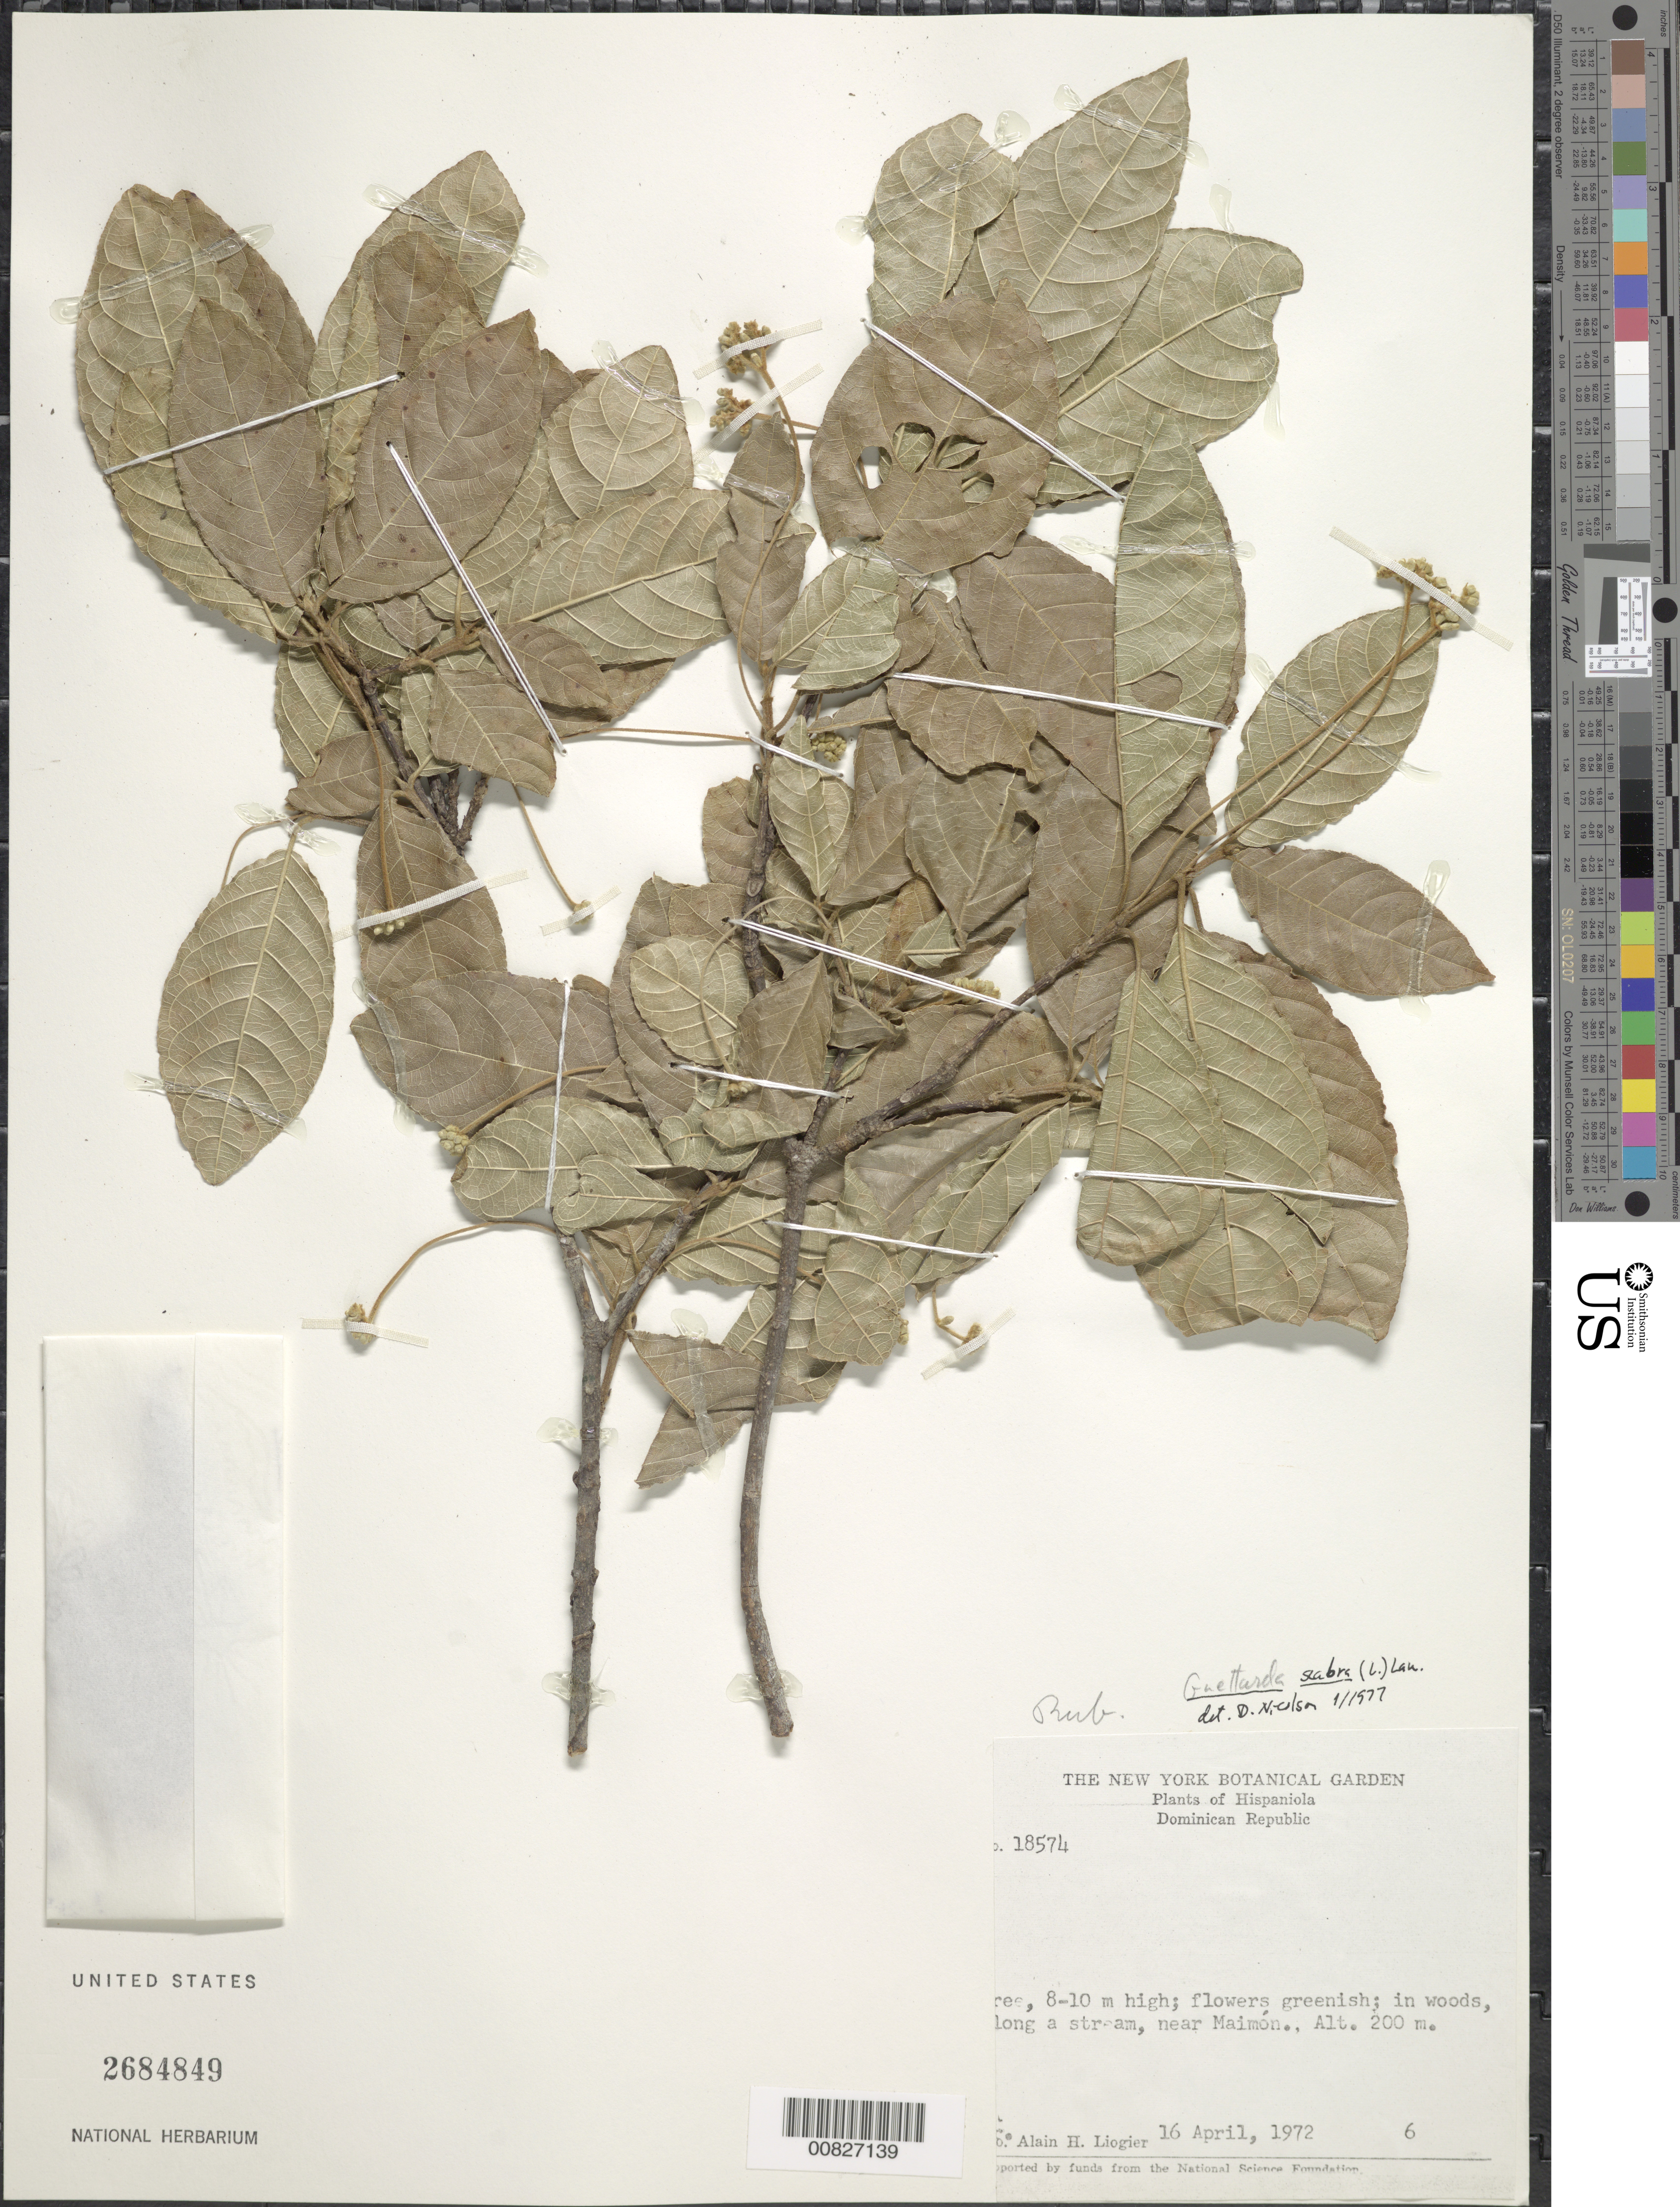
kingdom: Plantae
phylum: Tracheophyta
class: Magnoliopsida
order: Gentianales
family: Rubiaceae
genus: Guettarda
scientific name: Guettarda scabra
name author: (L.) Vent.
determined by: Neilson, D.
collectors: A. H. Liogier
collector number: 18574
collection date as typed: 16 Apr 1972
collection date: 1972-04-16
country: Dominican Republic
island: Hispaniola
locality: Near Maimón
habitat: In woods along a stream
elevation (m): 200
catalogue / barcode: US 2684849